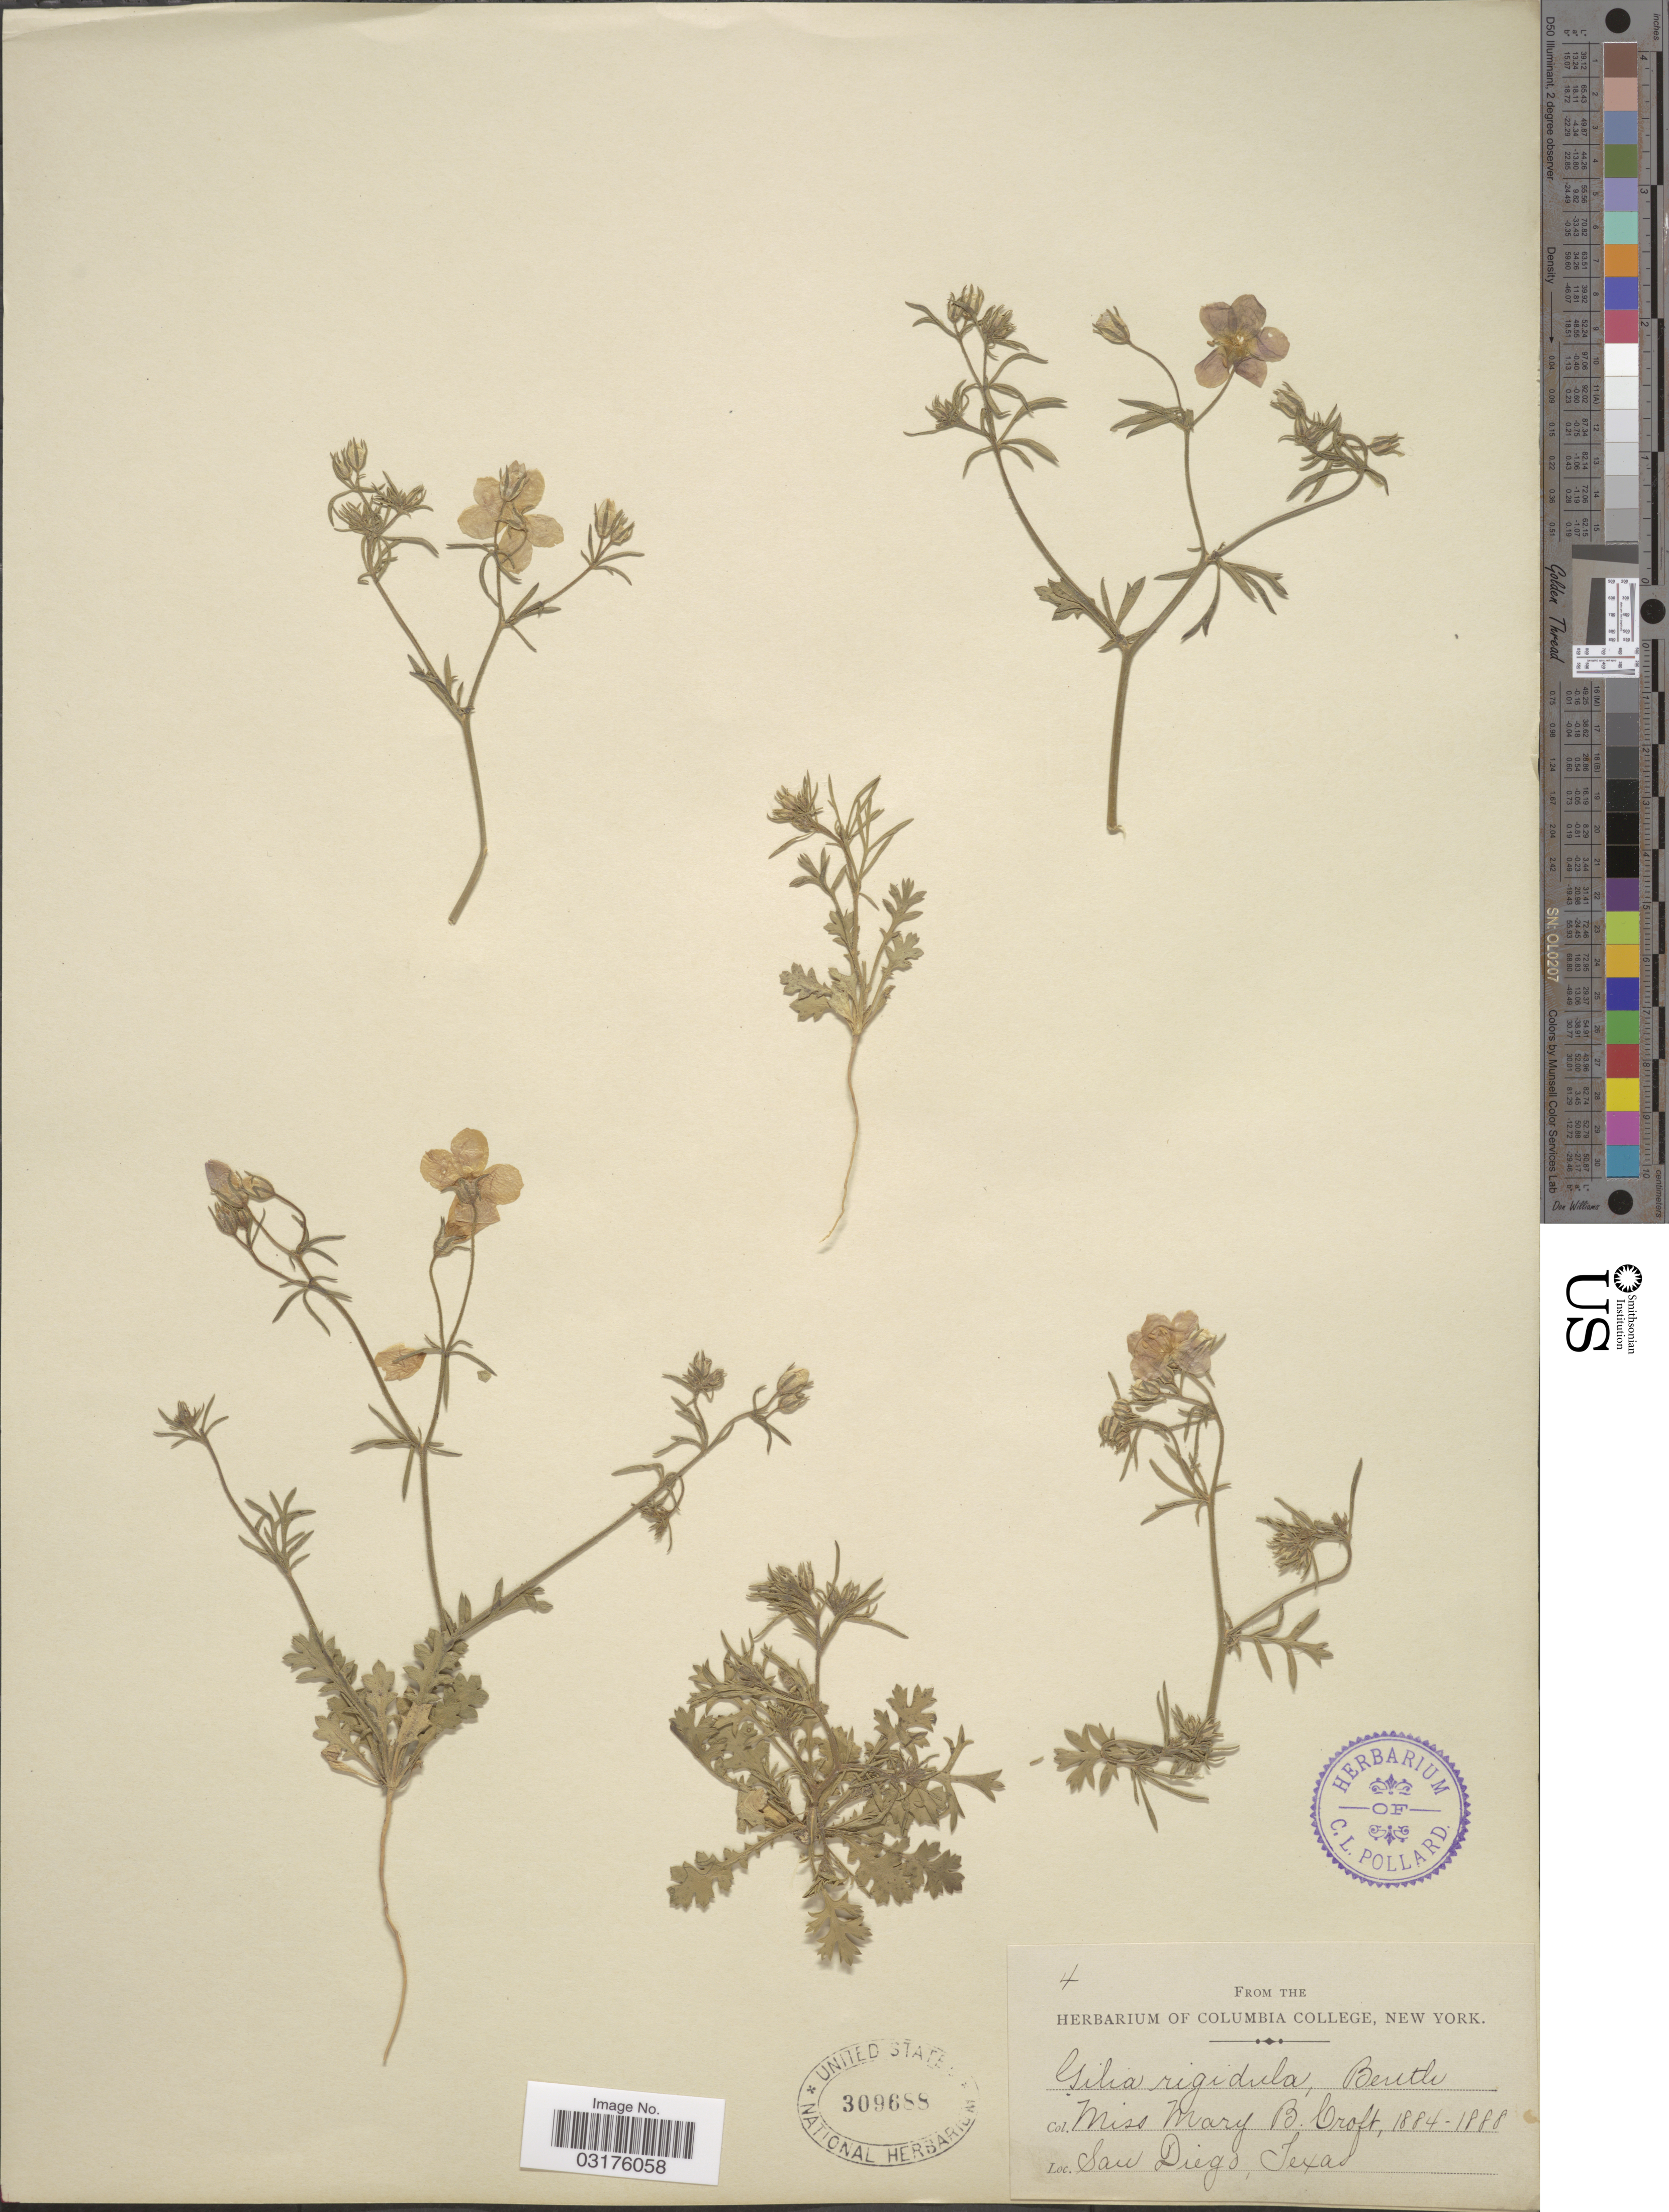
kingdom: Plantae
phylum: Tracheophyta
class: Magnoliopsida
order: Ericales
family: Polemoniaceae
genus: Giliastrum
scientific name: Giliastrum rigidulum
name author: (Benth.) Rydb.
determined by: Strong, Mark T., (BOT), Smithsonian Institution - National Museum of Natural History (UNITED STATES)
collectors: M. Croft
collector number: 4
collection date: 1884/1888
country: United States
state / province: Texas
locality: San Diego.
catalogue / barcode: US 309688